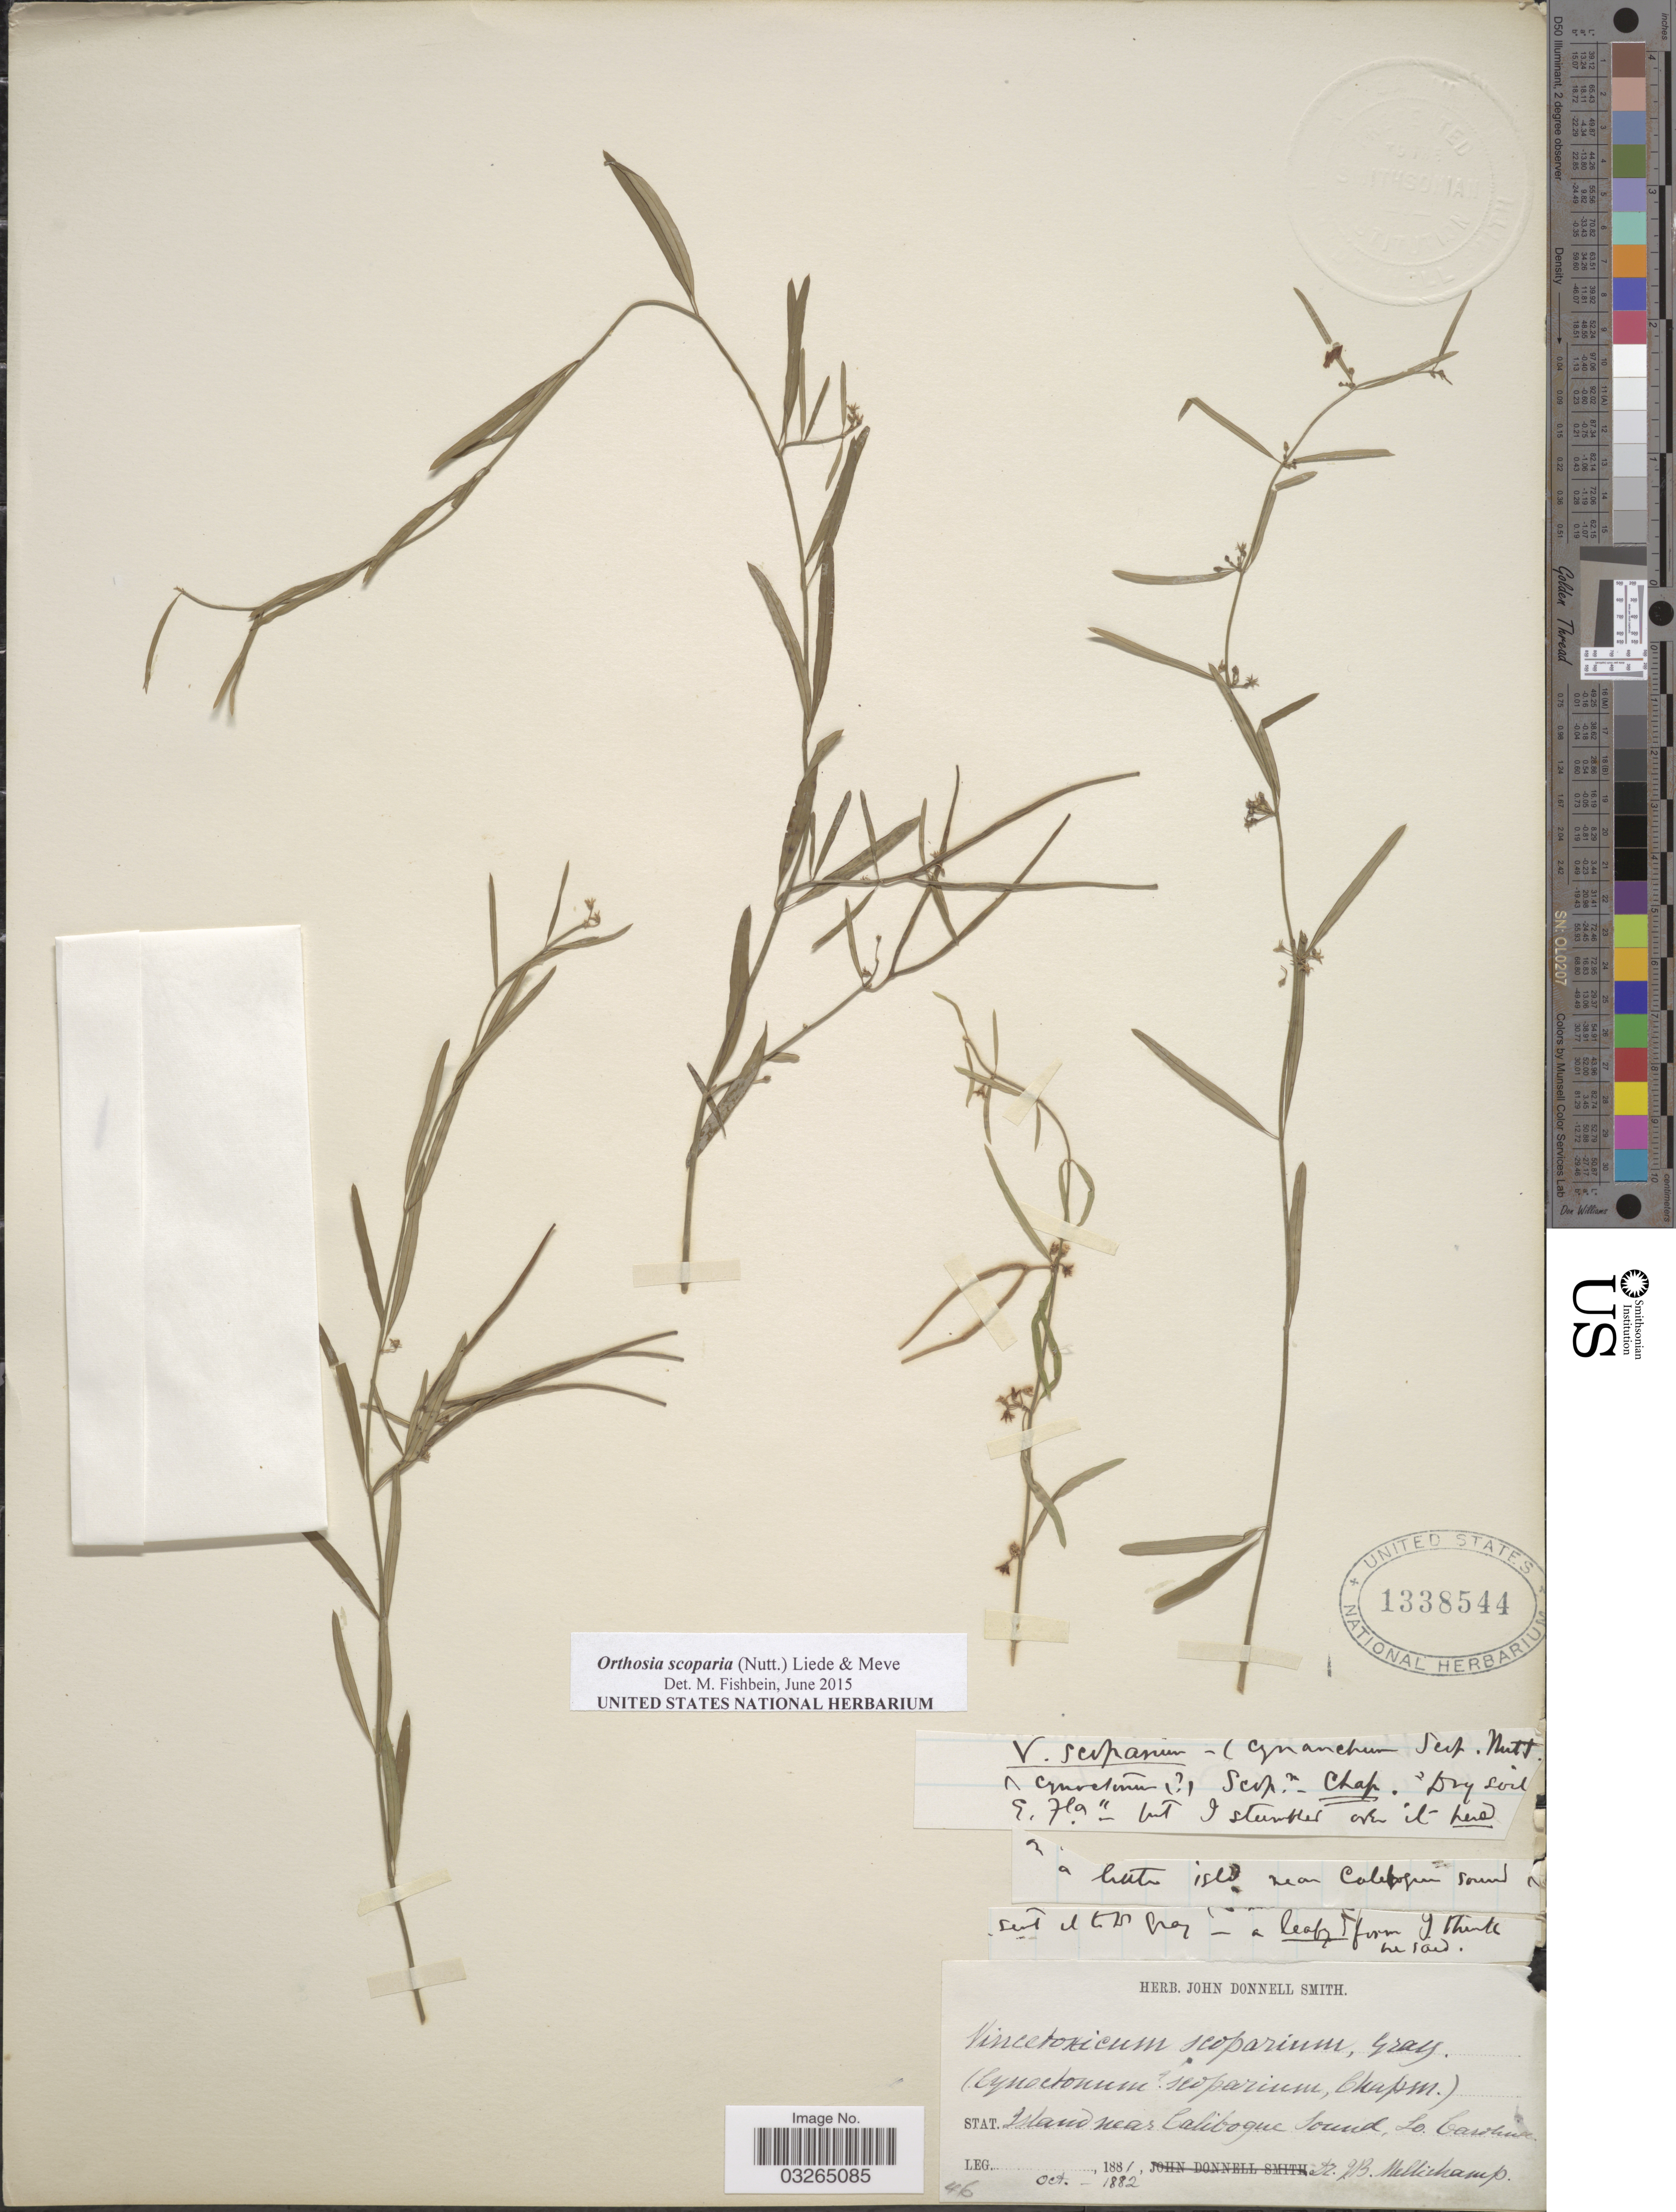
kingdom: Plantae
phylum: Tracheophyta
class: Magnoliopsida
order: Gentianales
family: Apocynaceae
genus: Orthosia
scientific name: Orthosia scoparia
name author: (Nutt.) Liede & Meve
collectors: J. Mellichamp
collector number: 46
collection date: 1881/1882-10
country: United States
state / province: South Carolina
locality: Stat. Island near Calibogue Sound, So. Carolina.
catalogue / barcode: US 1338544